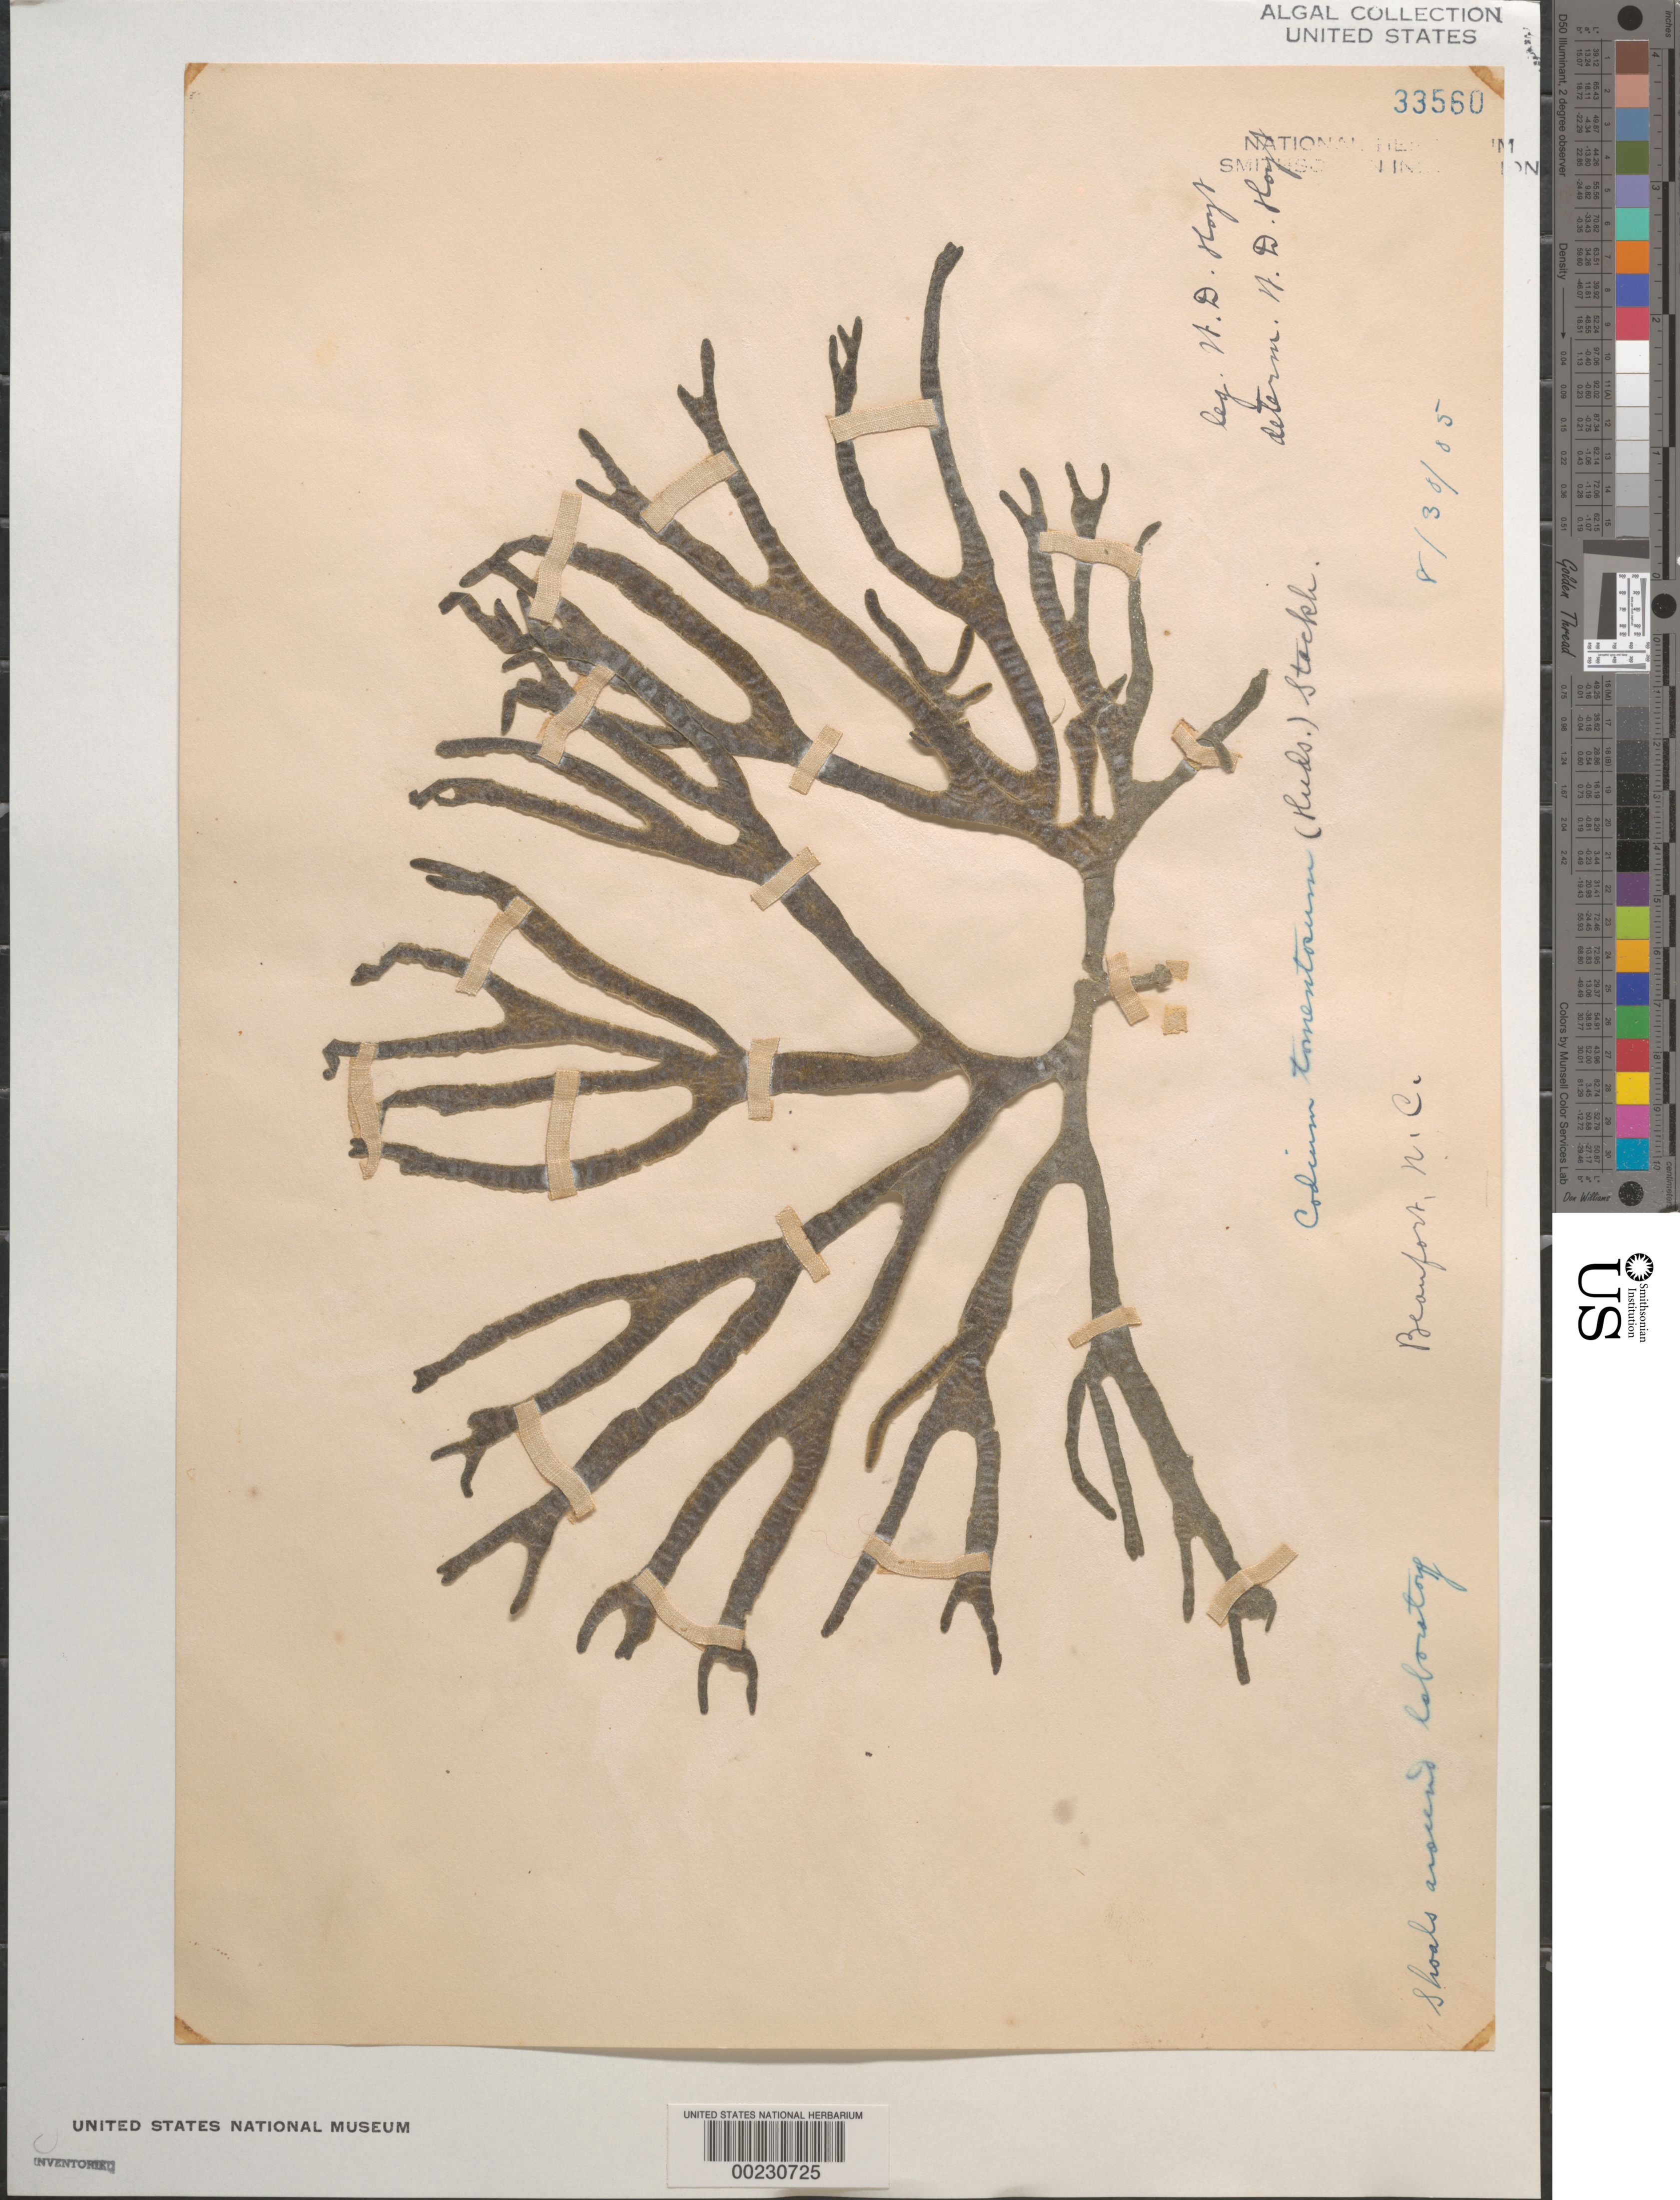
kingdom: Plantae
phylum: Chlorophyta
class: Ulvophyceae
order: Bryopsidales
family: Codiaceae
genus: Codium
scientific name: Codium tomentosum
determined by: Hoyt, W. D.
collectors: W. D. Hoyt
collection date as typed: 30 Aug 1905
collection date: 1905-08-30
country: United States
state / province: North Carolina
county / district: Carteret County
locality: Beaufort, coral reef 20 miles offshore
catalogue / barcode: US 33560